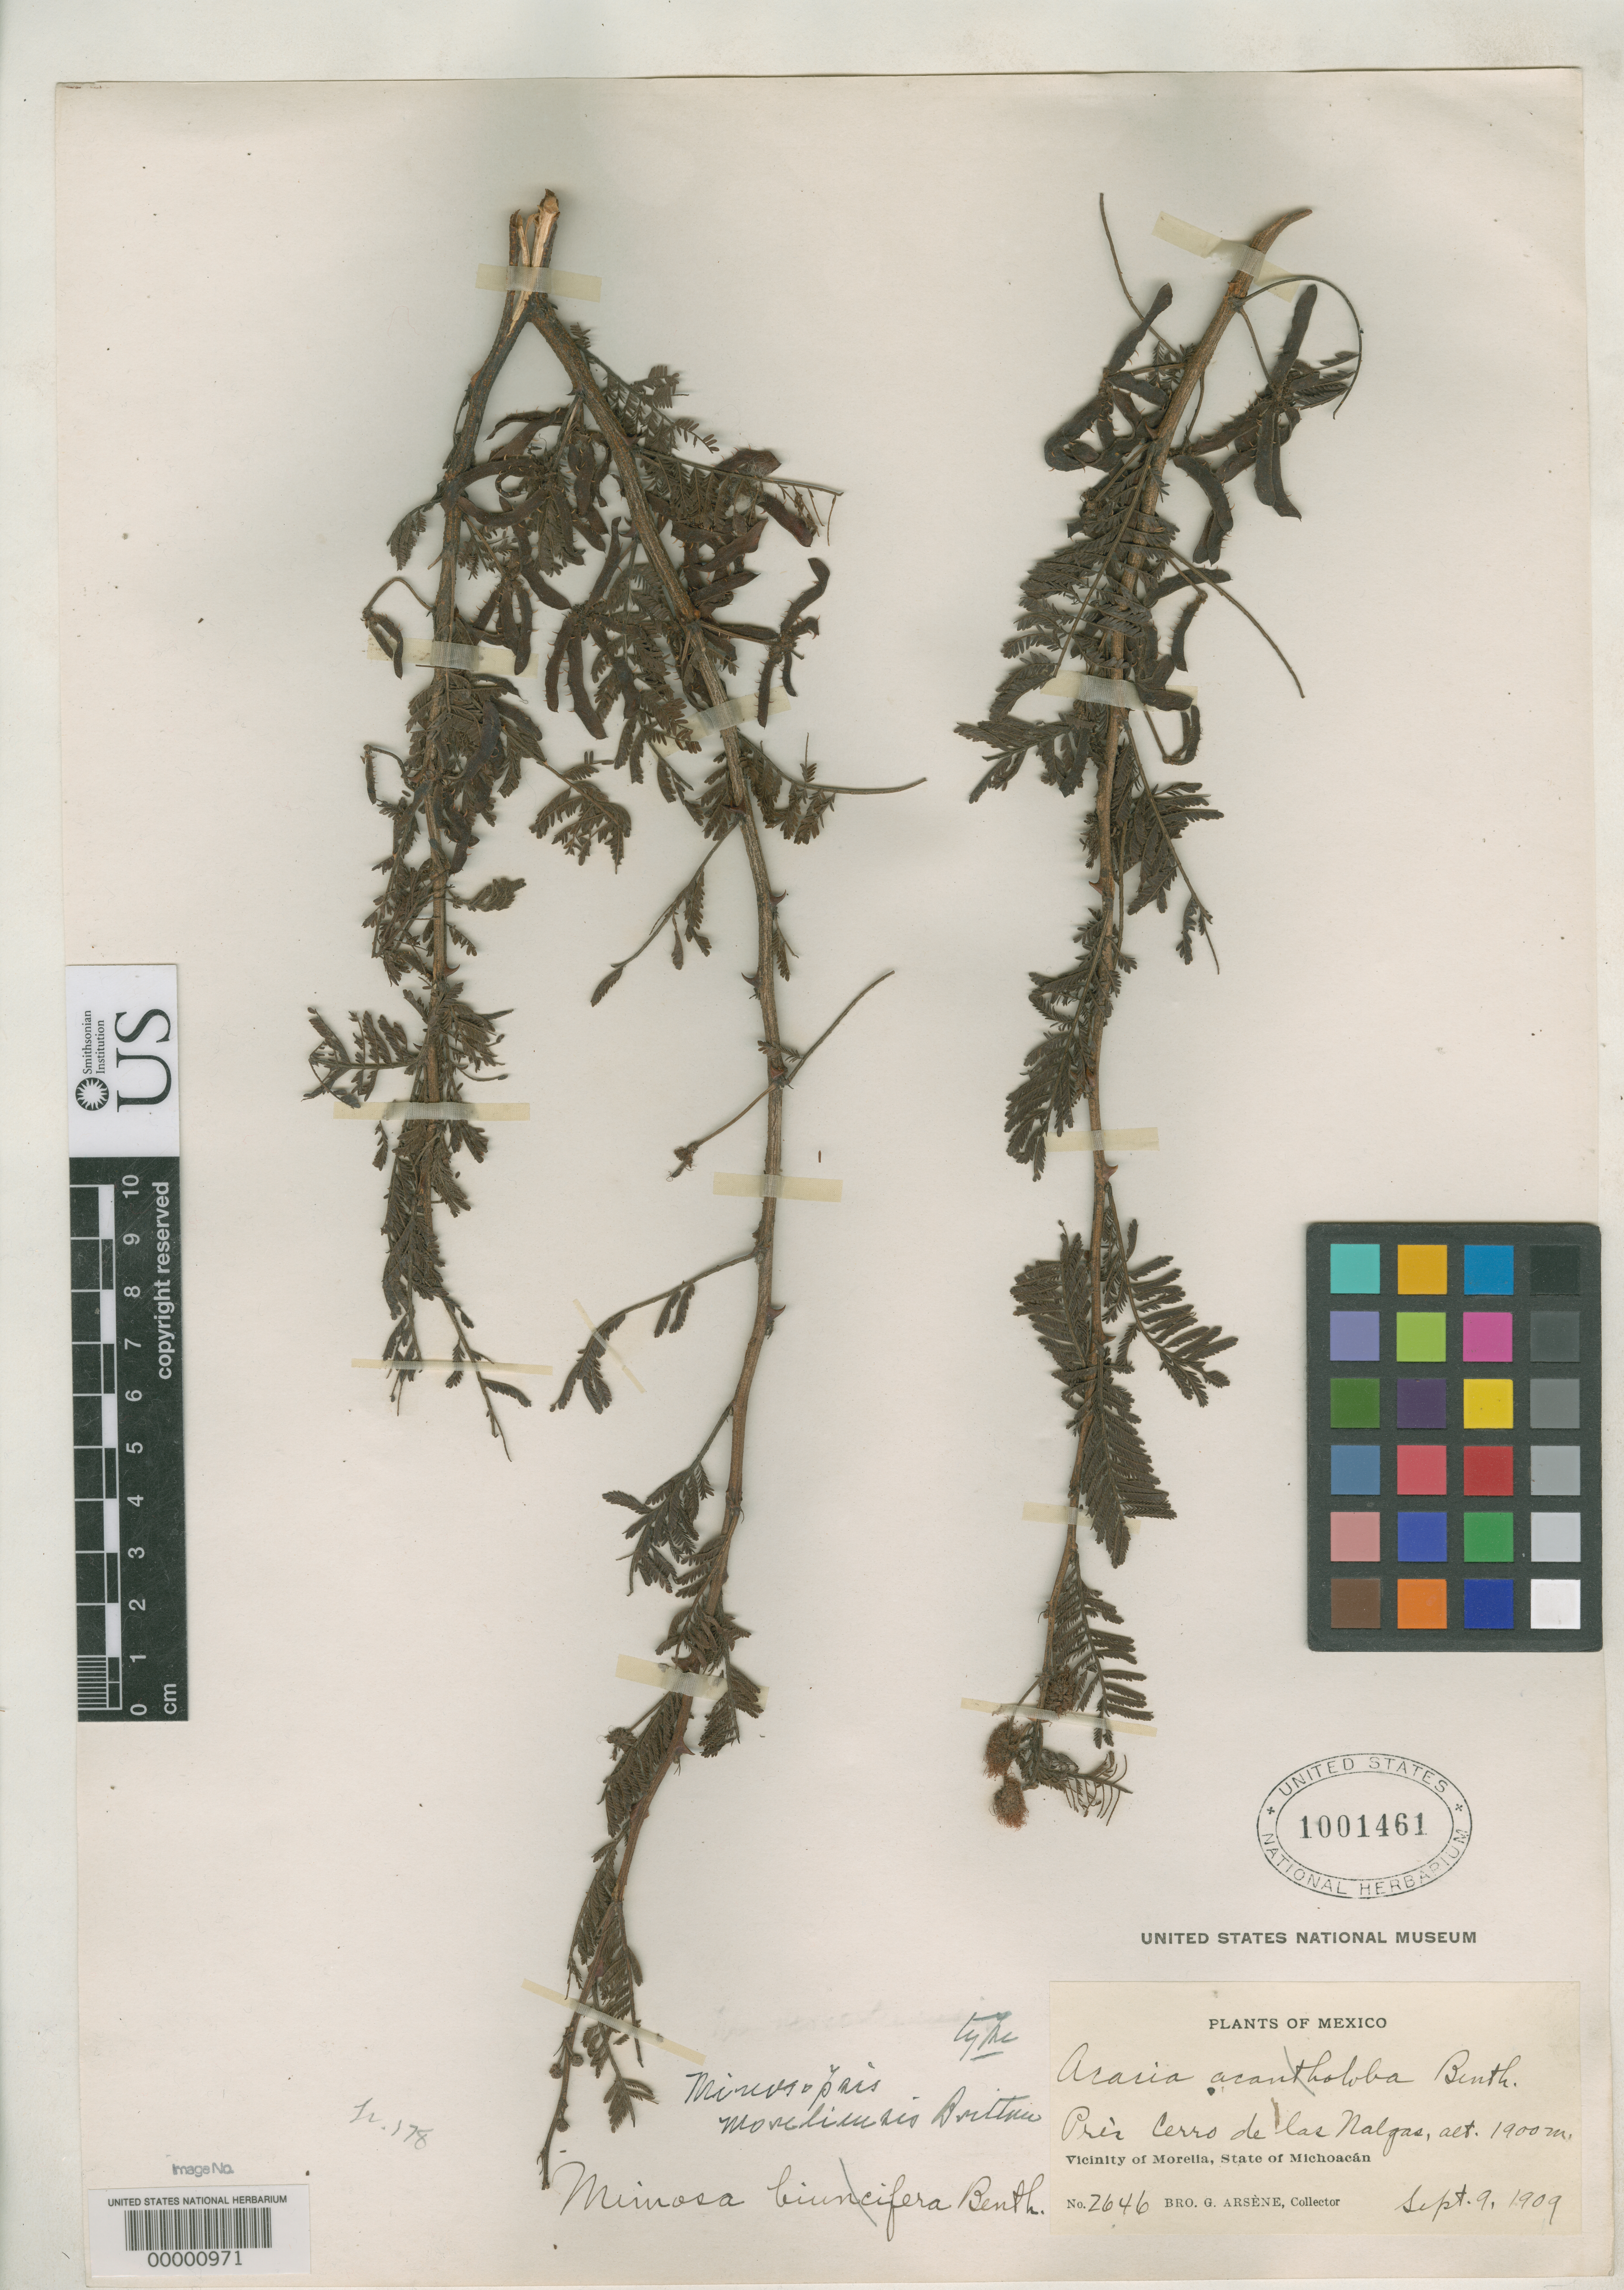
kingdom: Plantae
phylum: Tracheophyta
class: Magnoliopsida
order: Fabales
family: Fabaceae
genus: Mimosopsis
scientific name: Mimosopsis moreliensis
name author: Britton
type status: Holotype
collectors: Bro. G. Arsène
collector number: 2646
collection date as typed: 09 Sep 1909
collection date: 1909-09-09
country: Mexico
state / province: Michoacán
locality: Morelia.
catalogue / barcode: US 1001461